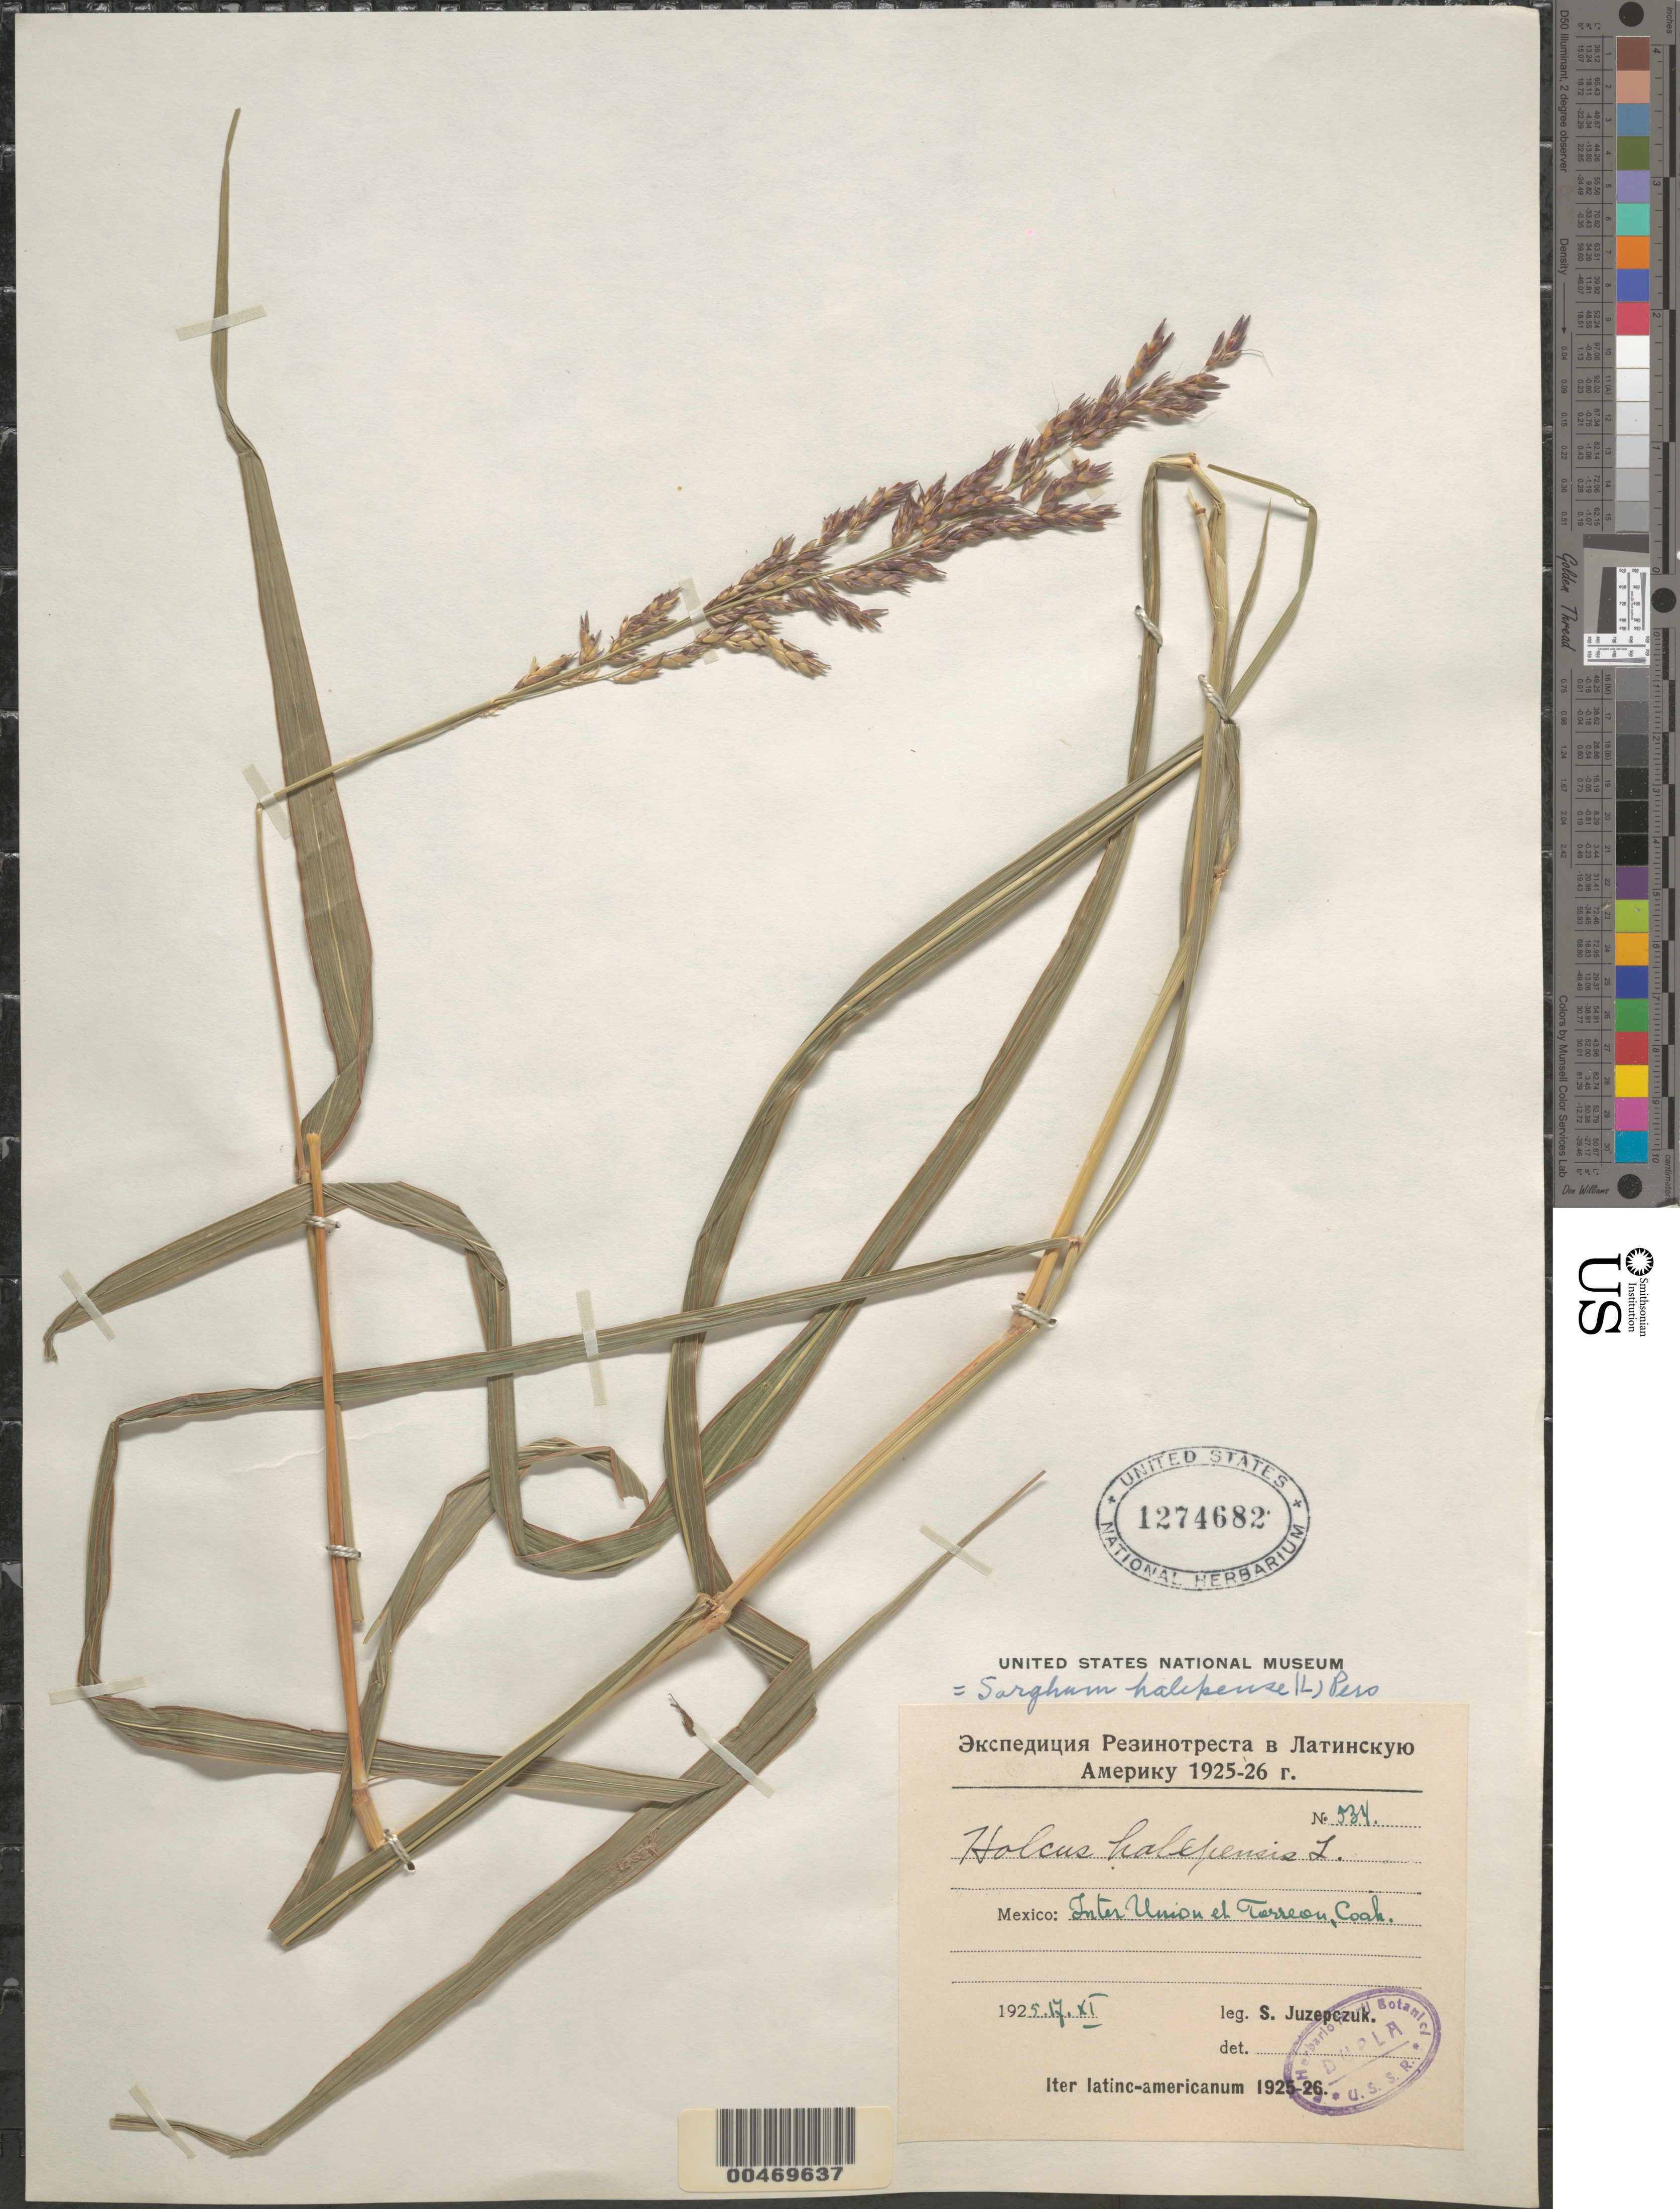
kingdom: Plantae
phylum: Tracheophyta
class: Liliopsida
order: Poales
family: Poaceae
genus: Sorghum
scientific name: Sorghum halepense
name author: (L.) Pers.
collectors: S. V. Juzepczuk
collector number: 534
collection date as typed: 17 Nov 1925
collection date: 1925-11-17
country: Mexico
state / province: Coahuila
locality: Inter Union et Torreon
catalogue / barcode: US 1274682